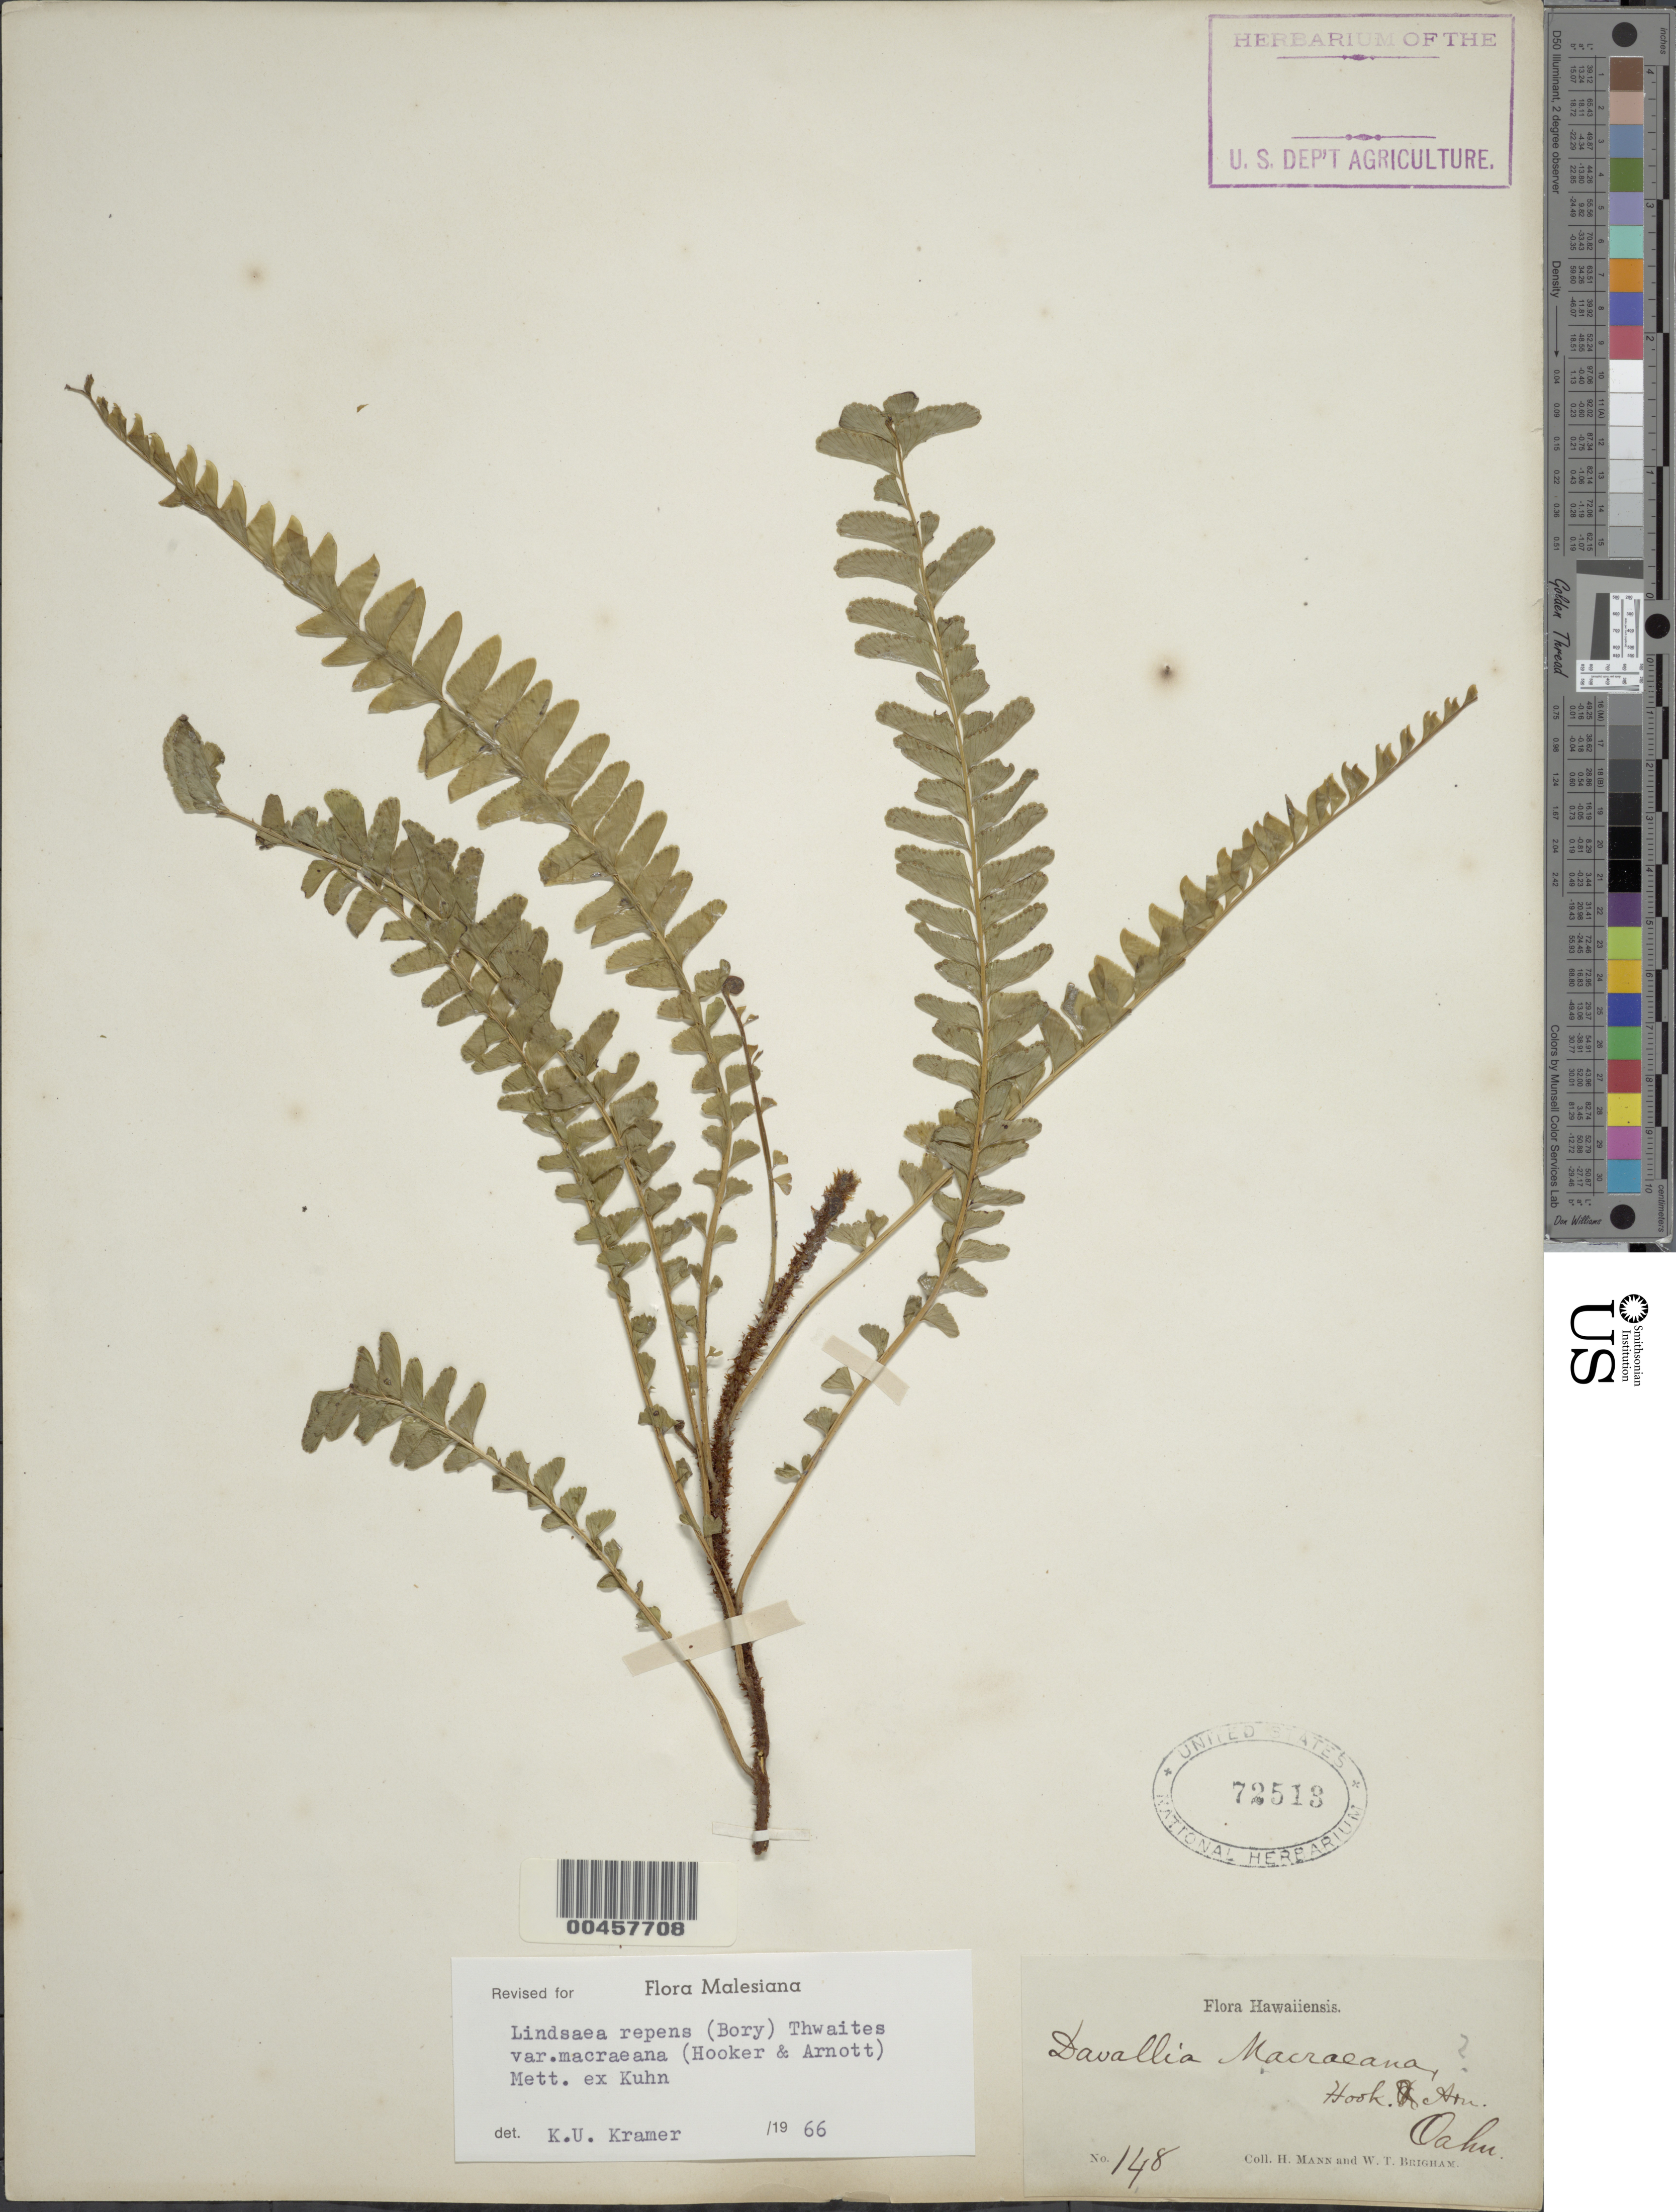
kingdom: Plantae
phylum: Tracheophyta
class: Polypodiopsida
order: Polypodiales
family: Lindsaeaceae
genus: Lindsaea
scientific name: Lindsaea repens var. macraeana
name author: (Hook. & Arn.) Mett. ex Kuhn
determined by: Kramer, K. U.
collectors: H. Mann & W. T. Brigham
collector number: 148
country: United States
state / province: Hawaii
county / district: Honolulu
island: Oahu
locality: Oahu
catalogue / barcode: US 72513